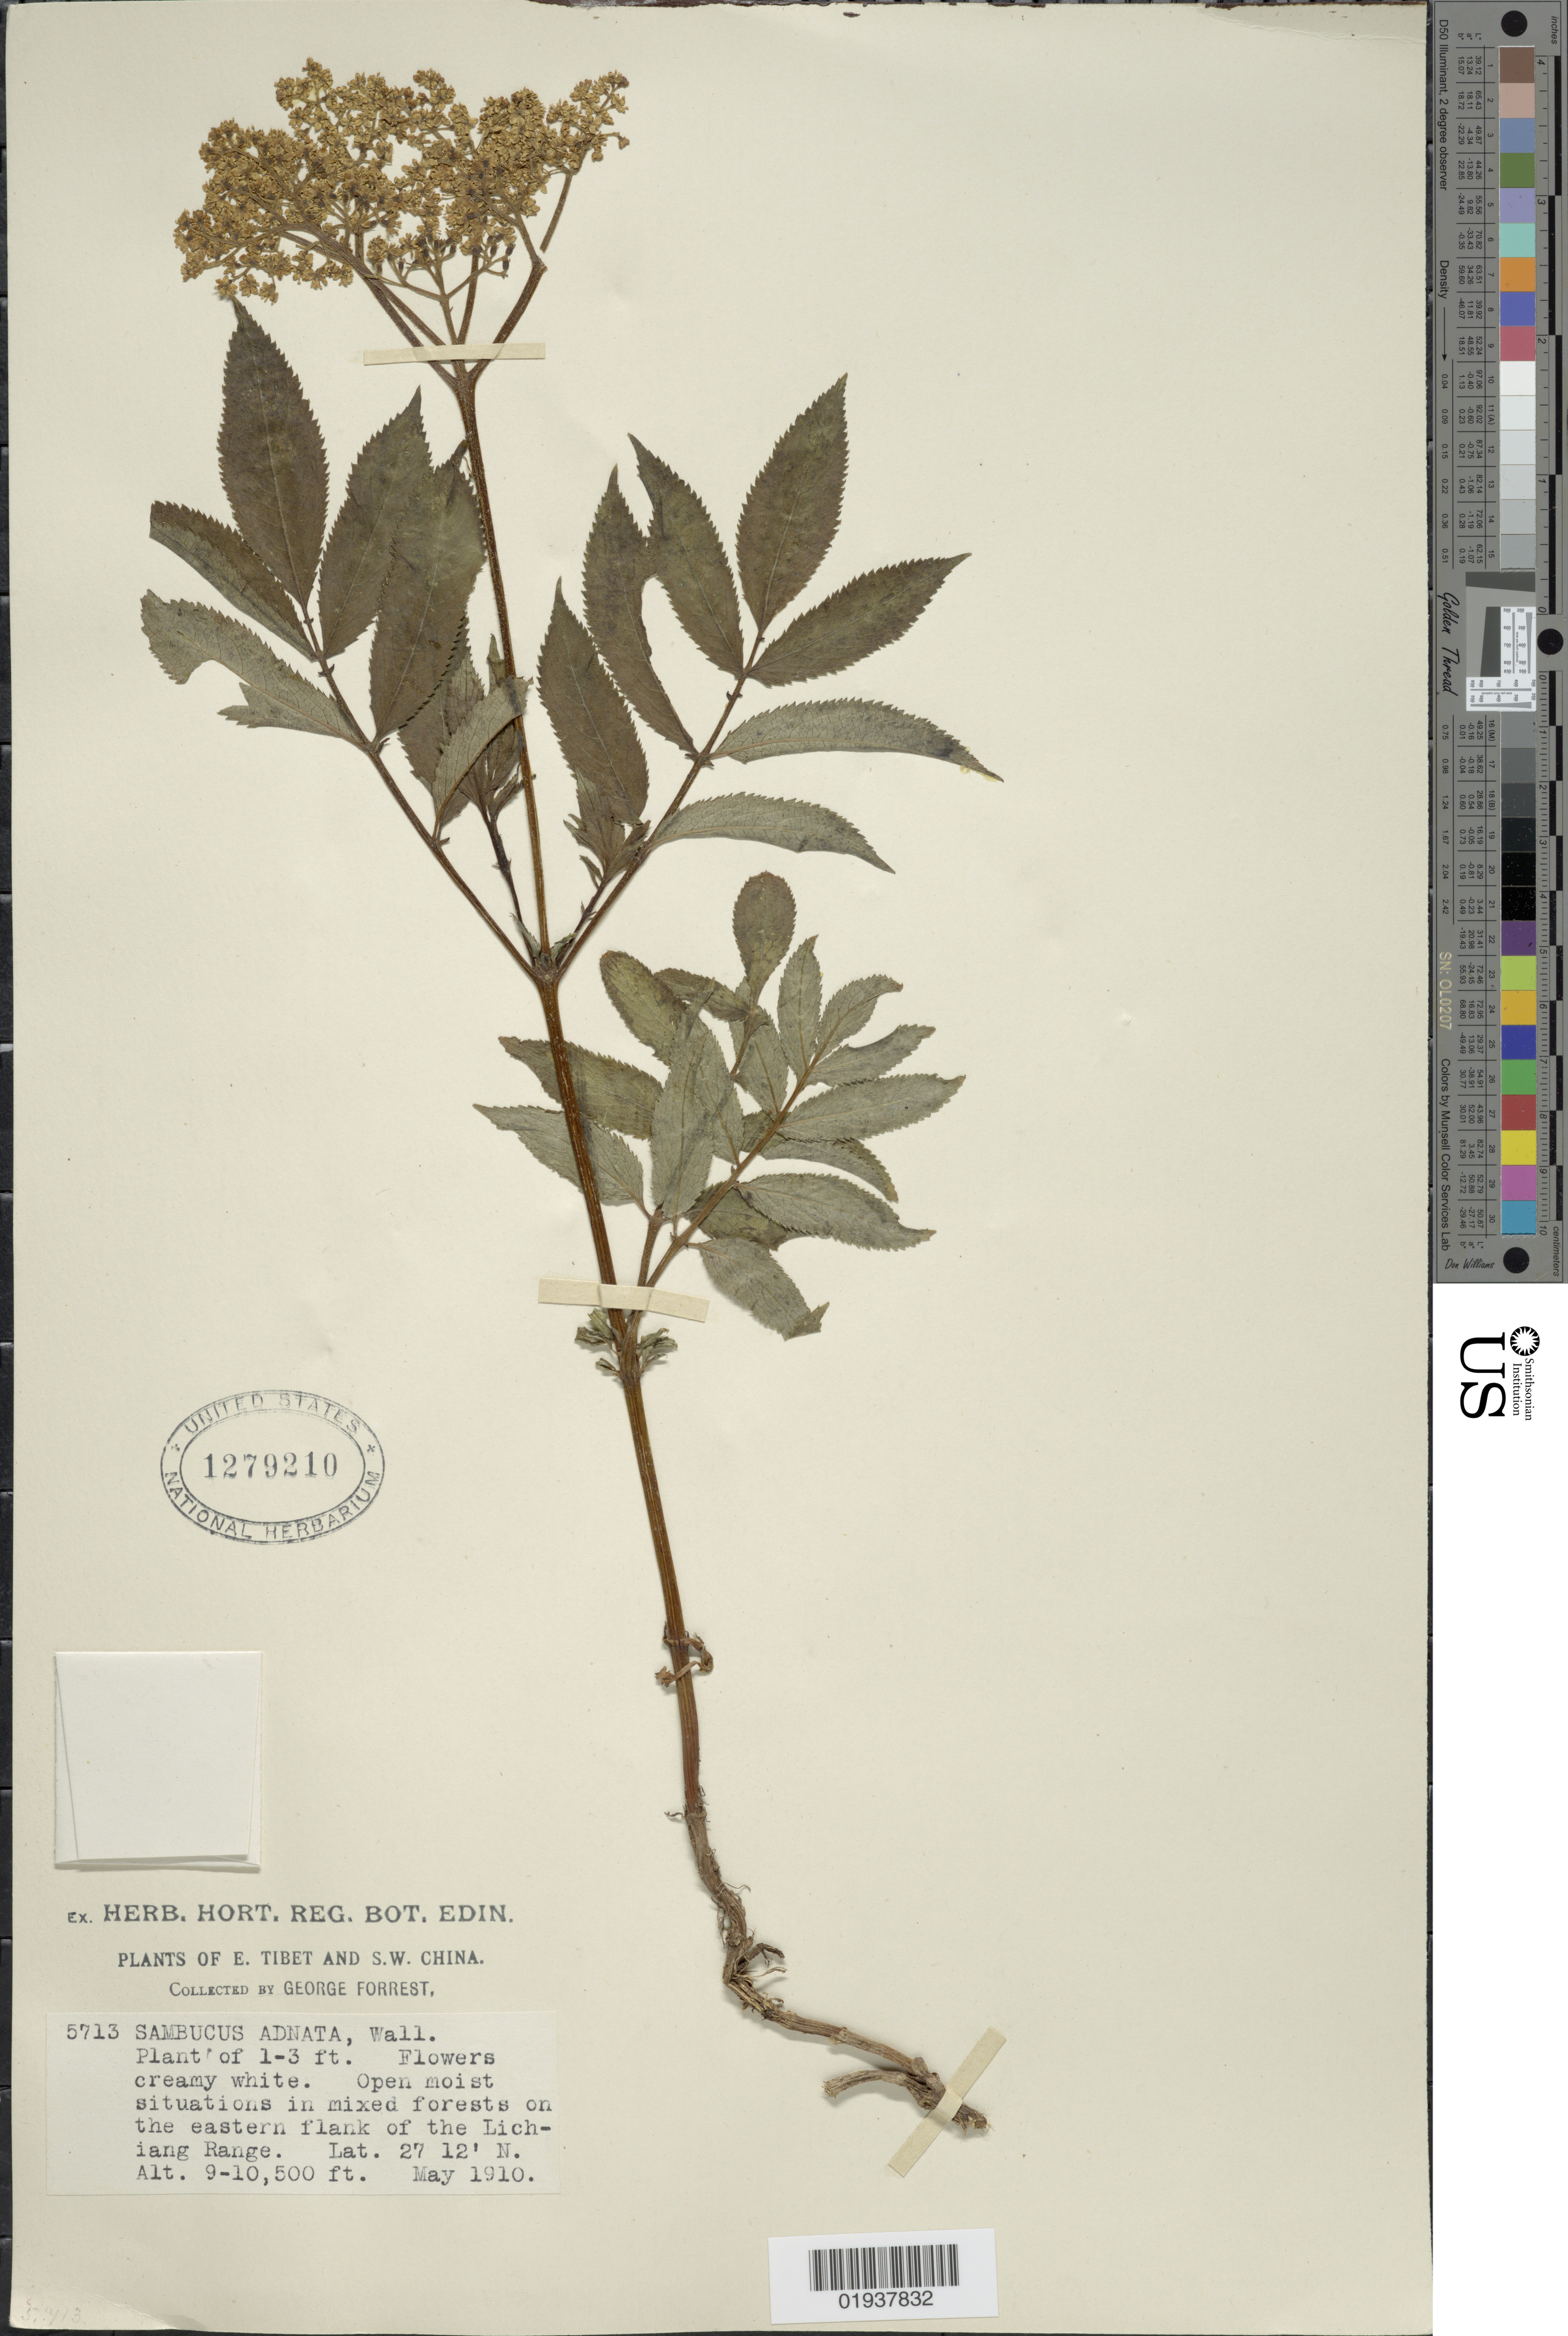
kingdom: Plantae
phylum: Tracheophyta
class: Magnoliopsida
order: Dipsacales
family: Viburnaceae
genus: Sambucus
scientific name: Sambucus adnata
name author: Wall. ex DC.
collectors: G. Forrest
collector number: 5713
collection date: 1910-05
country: China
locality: E. Tibet and S.W. China. On the eastern flank of the Lichiang Range.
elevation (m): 2743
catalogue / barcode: US 1279210